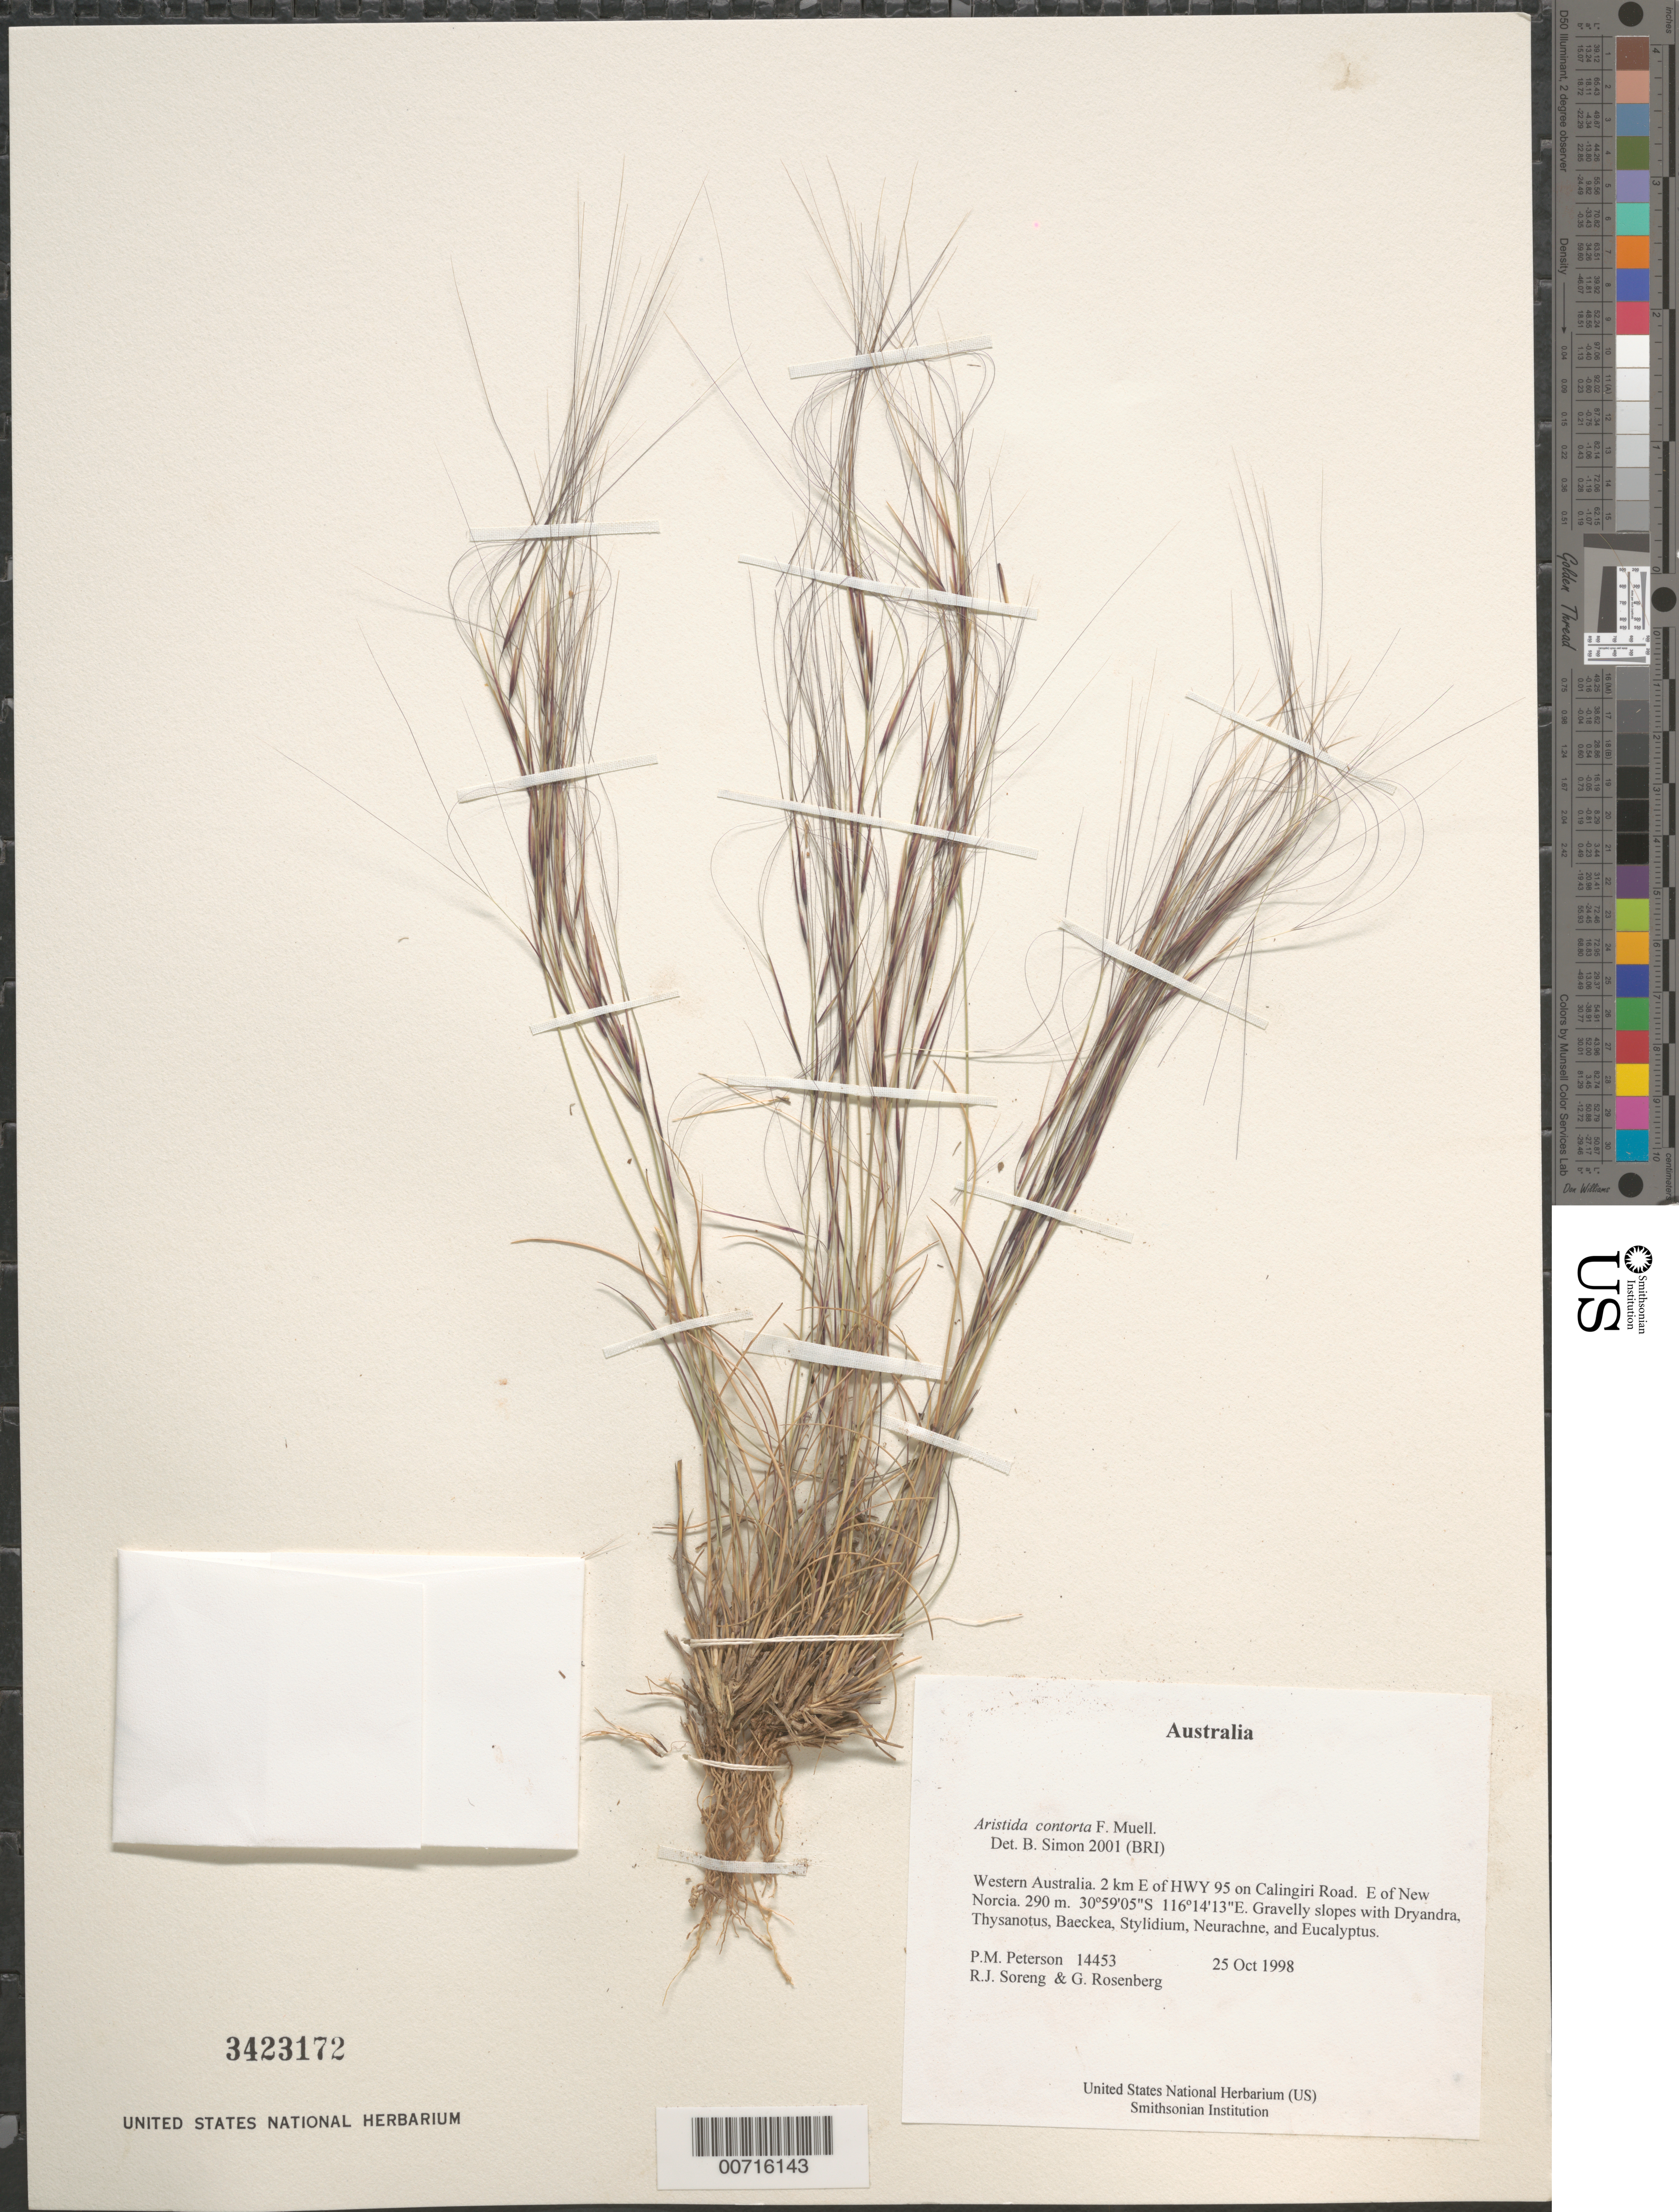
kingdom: Plantae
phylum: Tracheophyta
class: Liliopsida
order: Poales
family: Poaceae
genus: Aristida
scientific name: Aristida contorta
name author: F. Muell.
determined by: Simon, B.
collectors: P. M. Peterson, R. J. Soreng & G. Rosenberg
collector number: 14453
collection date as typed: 25 Oct 1998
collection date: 1998-10-25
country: Australia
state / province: Western Australia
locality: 2 km E of HWY 95 on Calingiri Road. E of New Norcia.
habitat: Gravelly slopes with Dryandra, Thysanotus, Baeckea, Stylidium, Neurachne, and Eucalyptus.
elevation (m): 290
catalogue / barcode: US 3423172